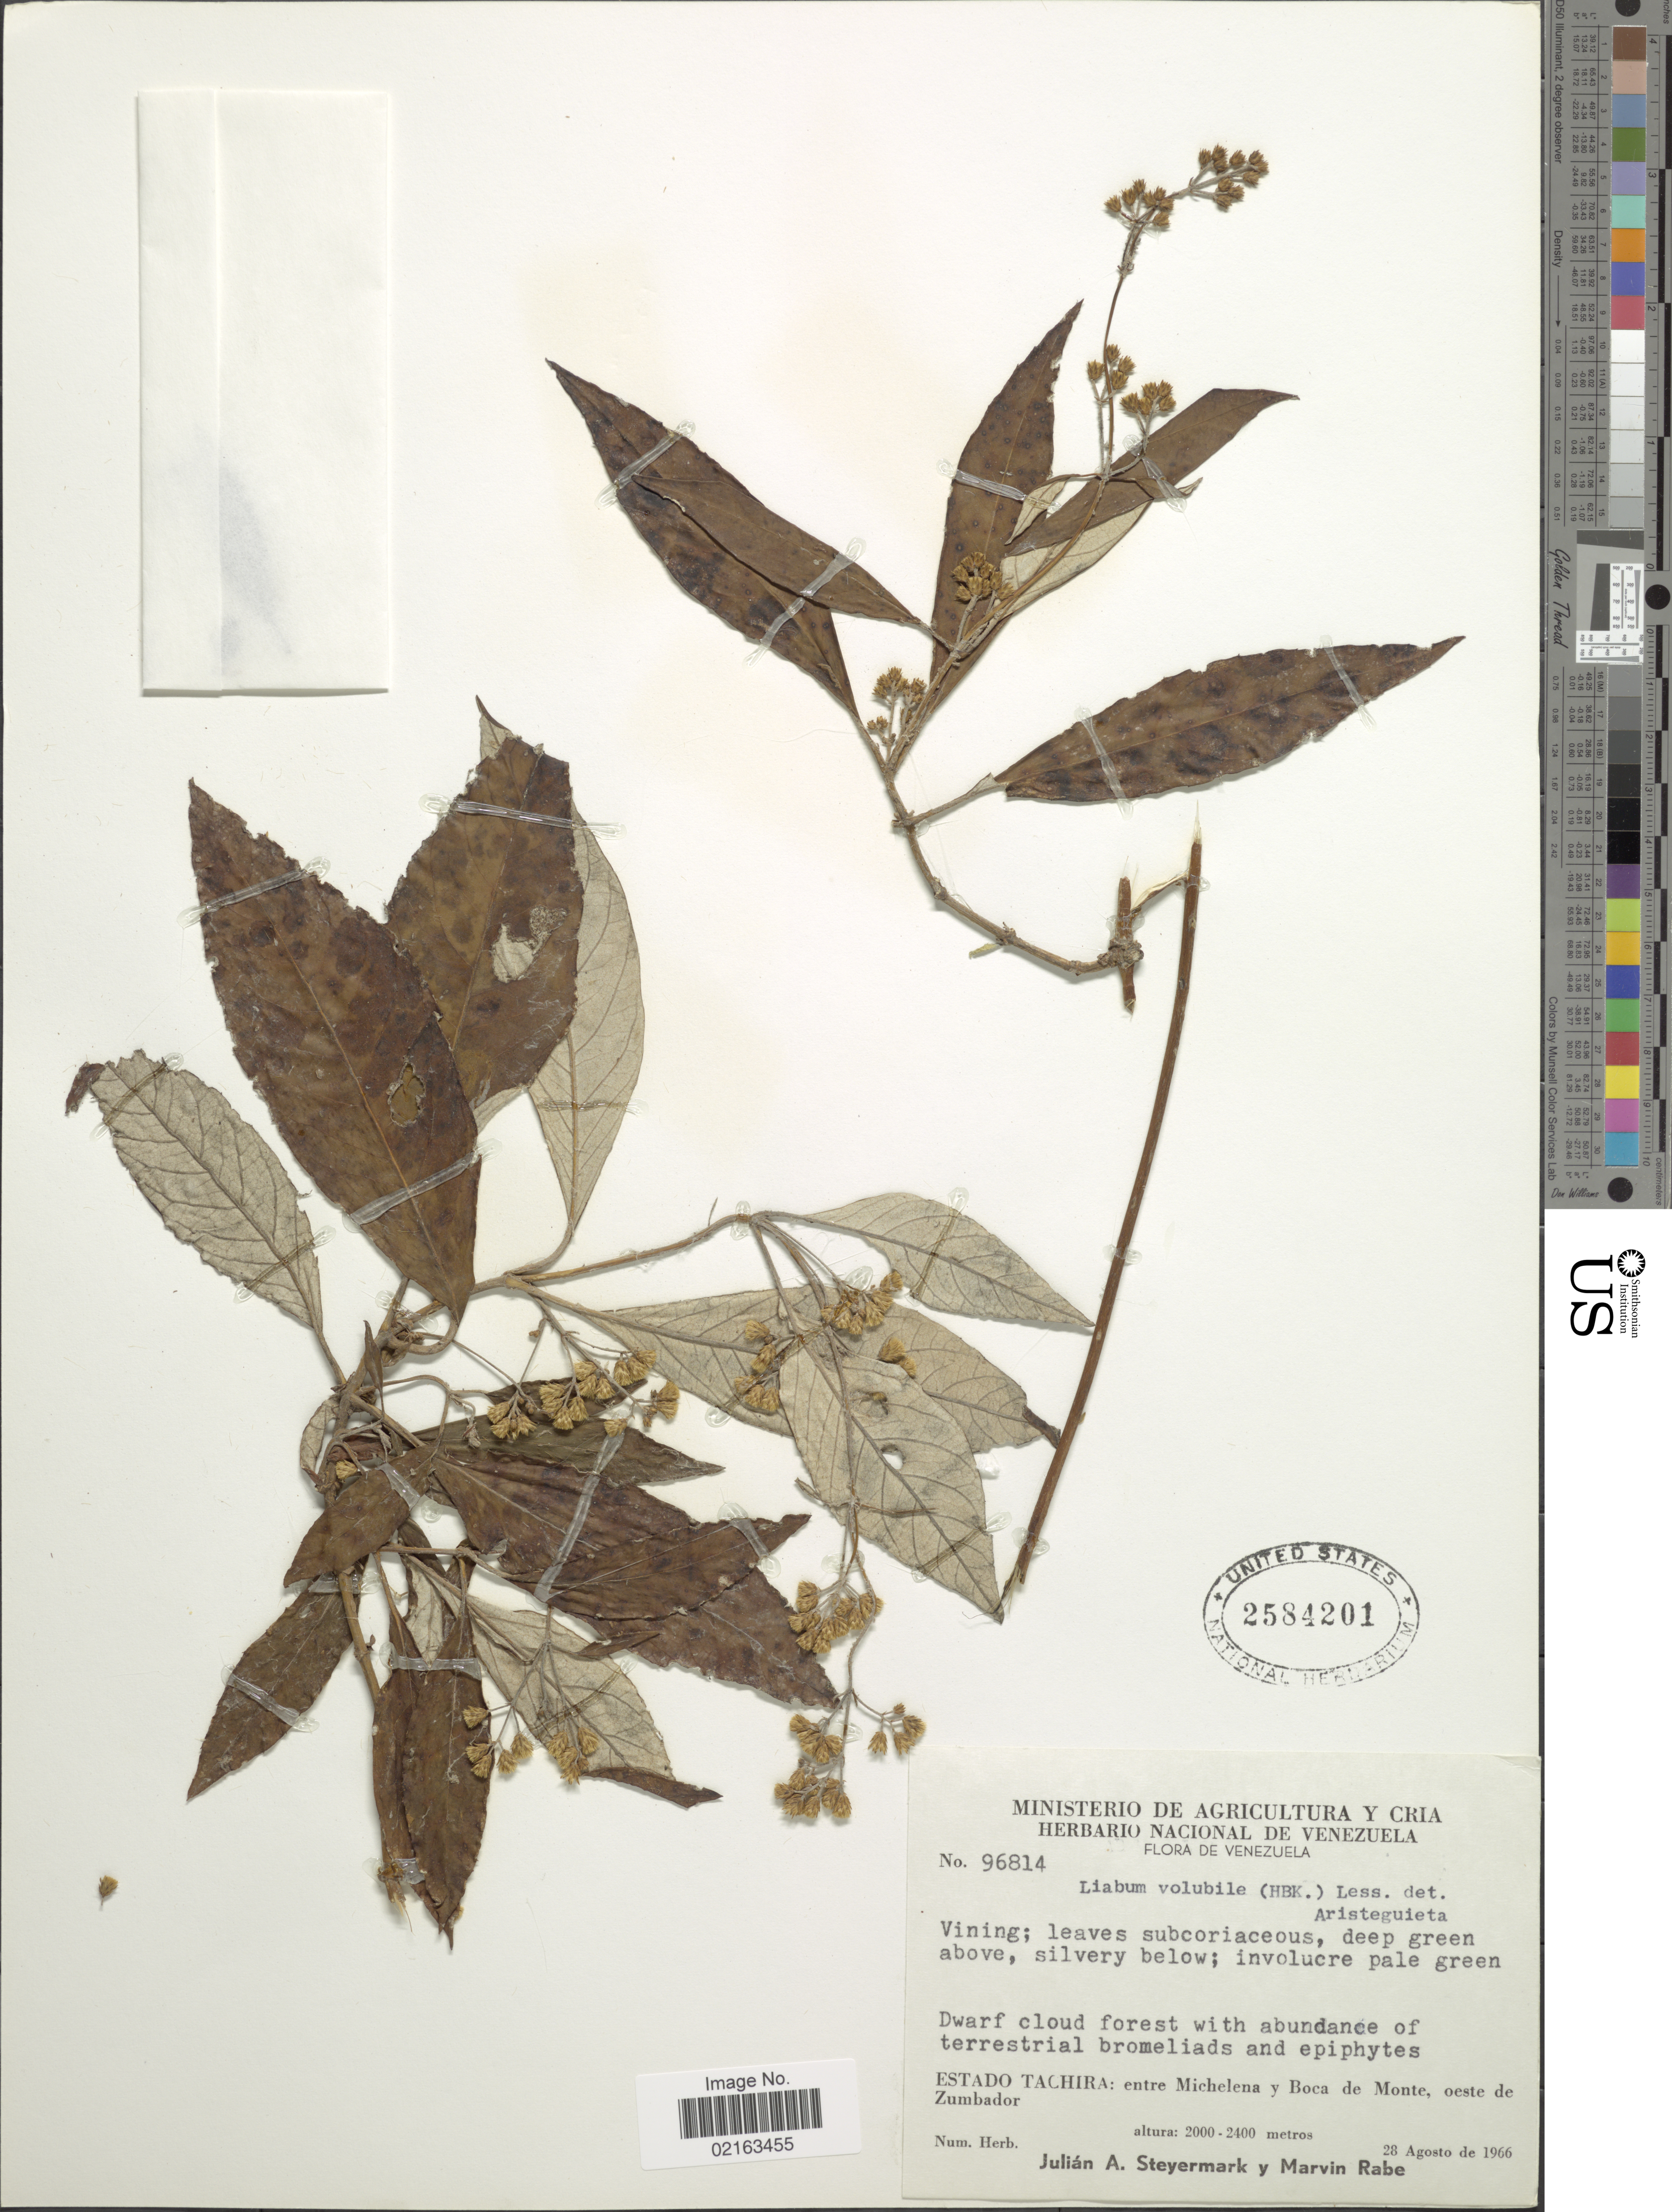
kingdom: Plantae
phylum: Tracheophyta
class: Magnoliopsida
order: Asterales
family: Asteraceae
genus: Oligactis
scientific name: Oligactis volubilis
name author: (Kunth) Cass.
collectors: J. Steyermark & M. Rabe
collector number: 96814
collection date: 1966-08-28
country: Venezuela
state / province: Tachira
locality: Estado Tachira: entre Michelena y Boca de Monte, oeste de Zumbador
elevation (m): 2000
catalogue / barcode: US 2584201